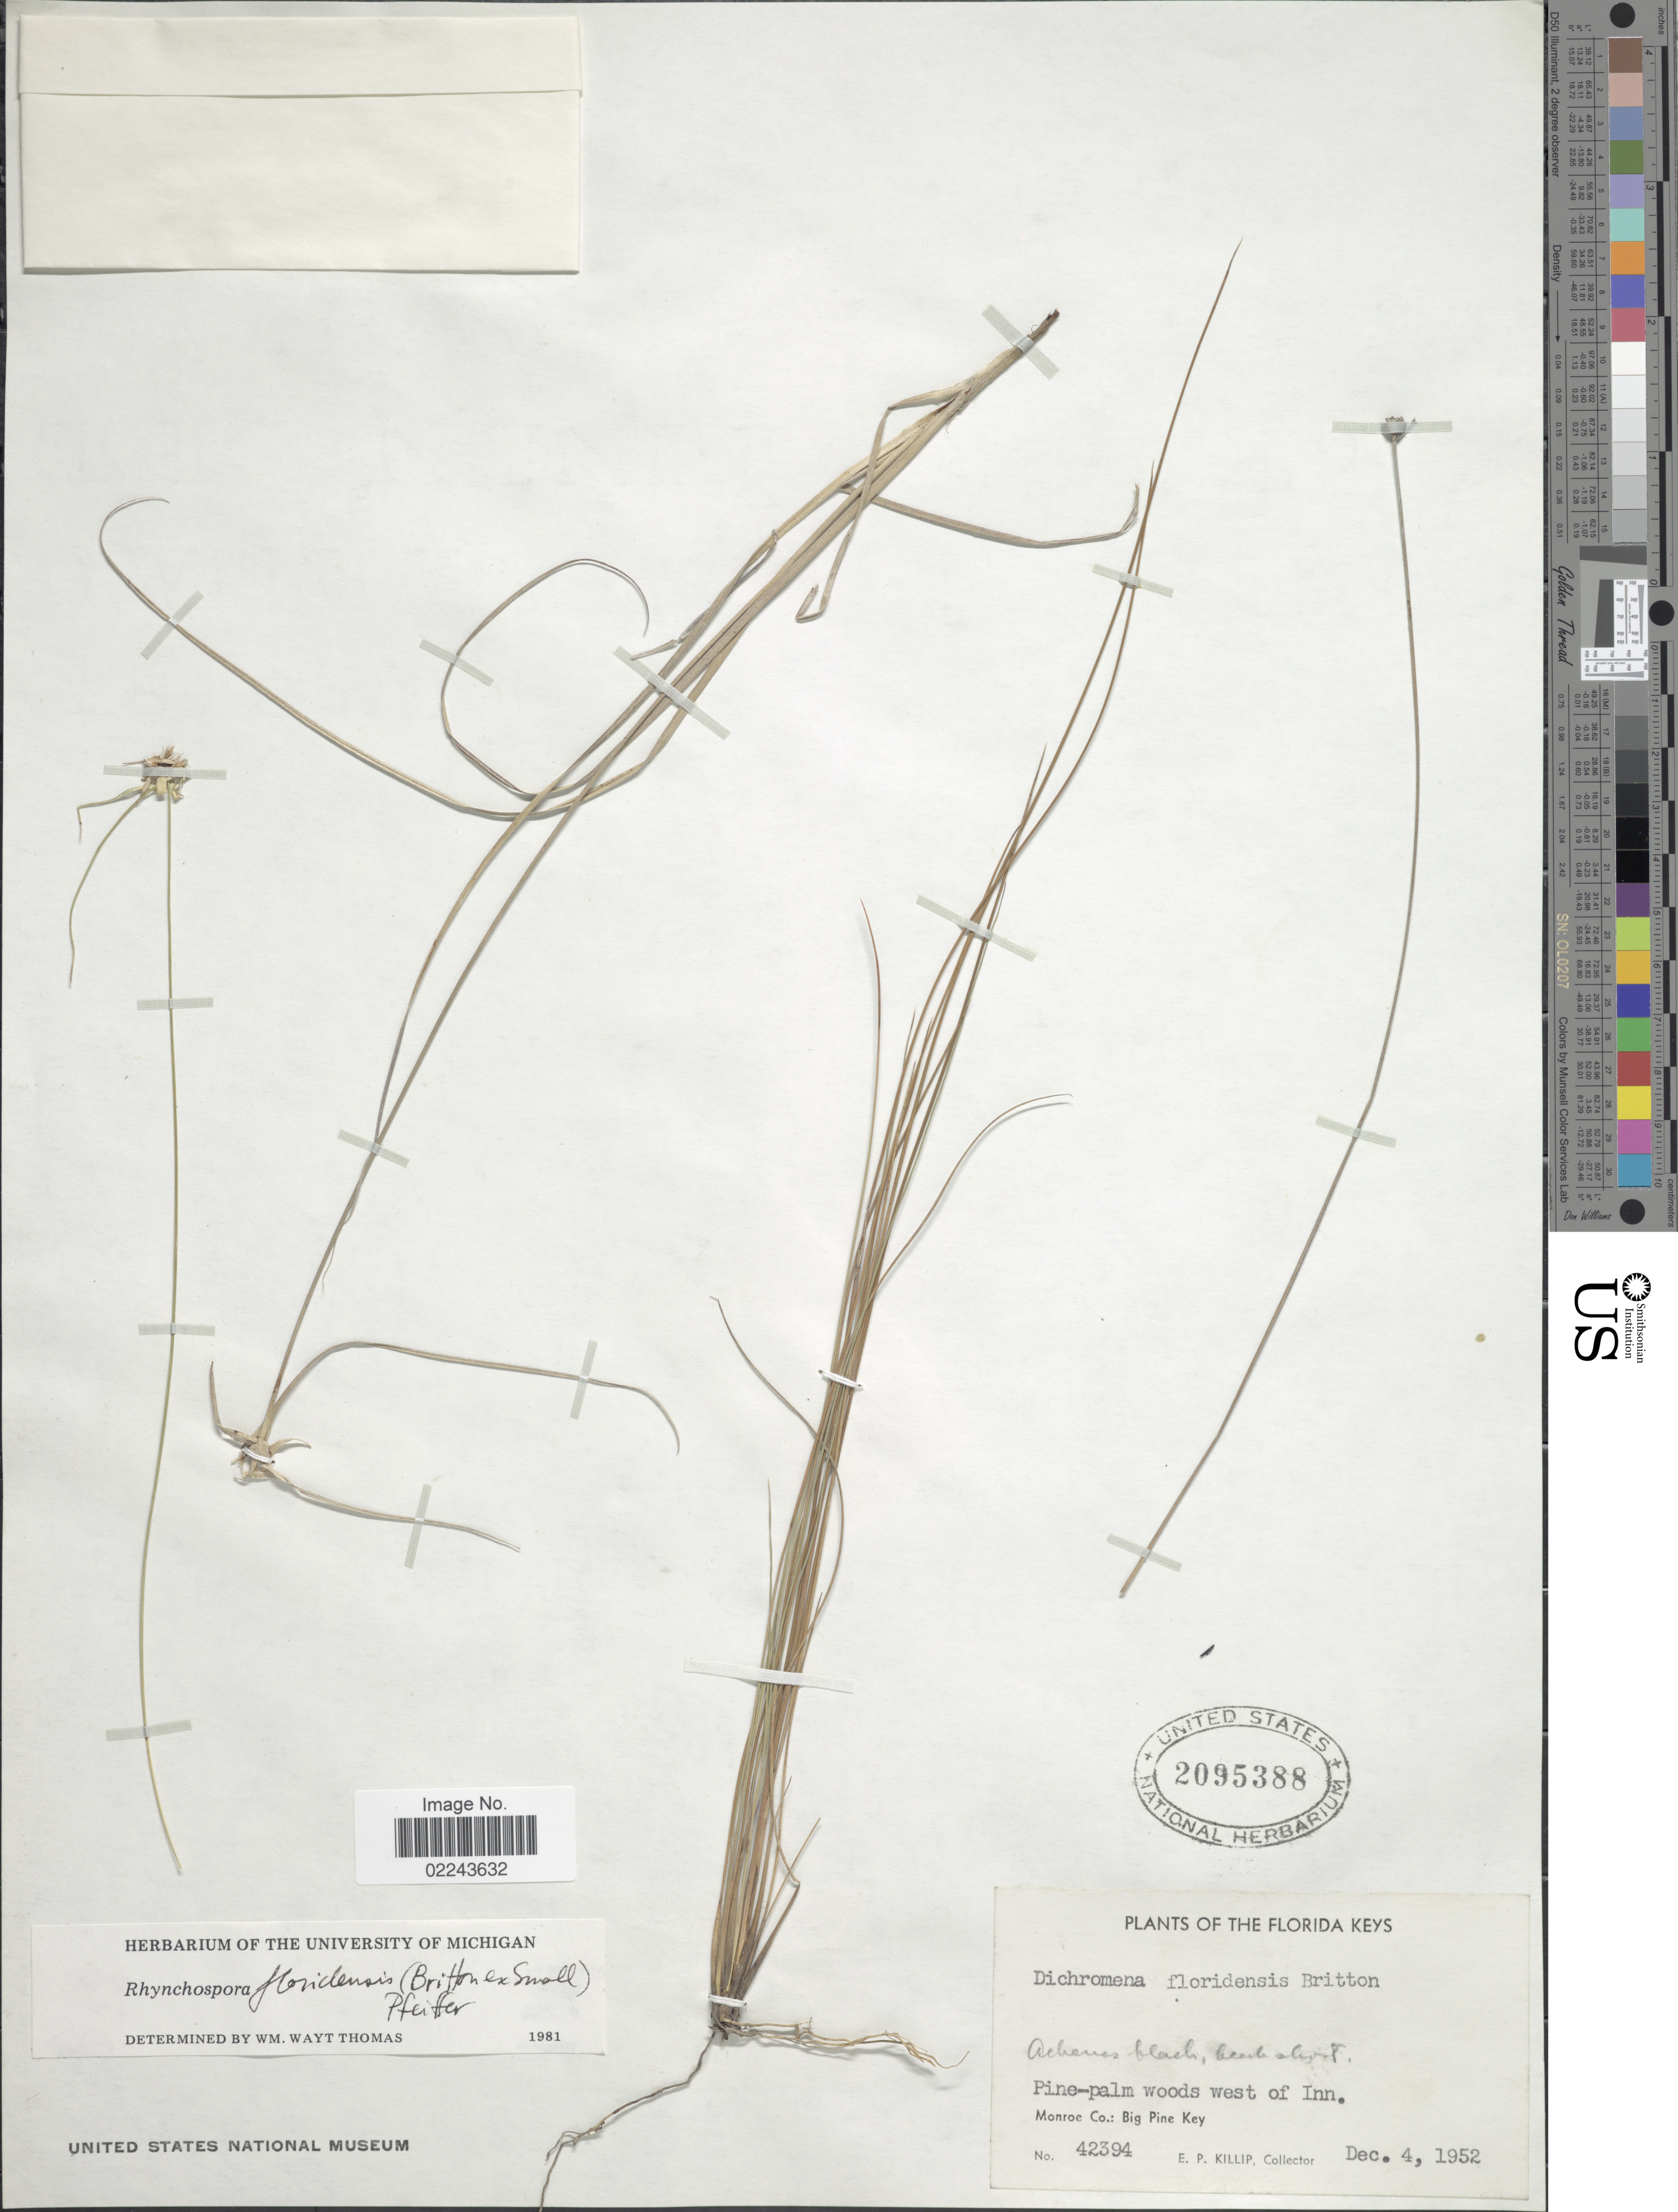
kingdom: Plantae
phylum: Tracheophyta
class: Liliopsida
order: Poales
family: Cyperaceae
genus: Rhynchospora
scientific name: Rhynchospora floridensis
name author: (Britton ex Small) H. Pfeiff.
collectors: E. P. Killip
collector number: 42394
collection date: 1952-12-04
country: United States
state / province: Florida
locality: The Florida Keys, west of Inn, Monroe Co, Big Pine Key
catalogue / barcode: US 2095388